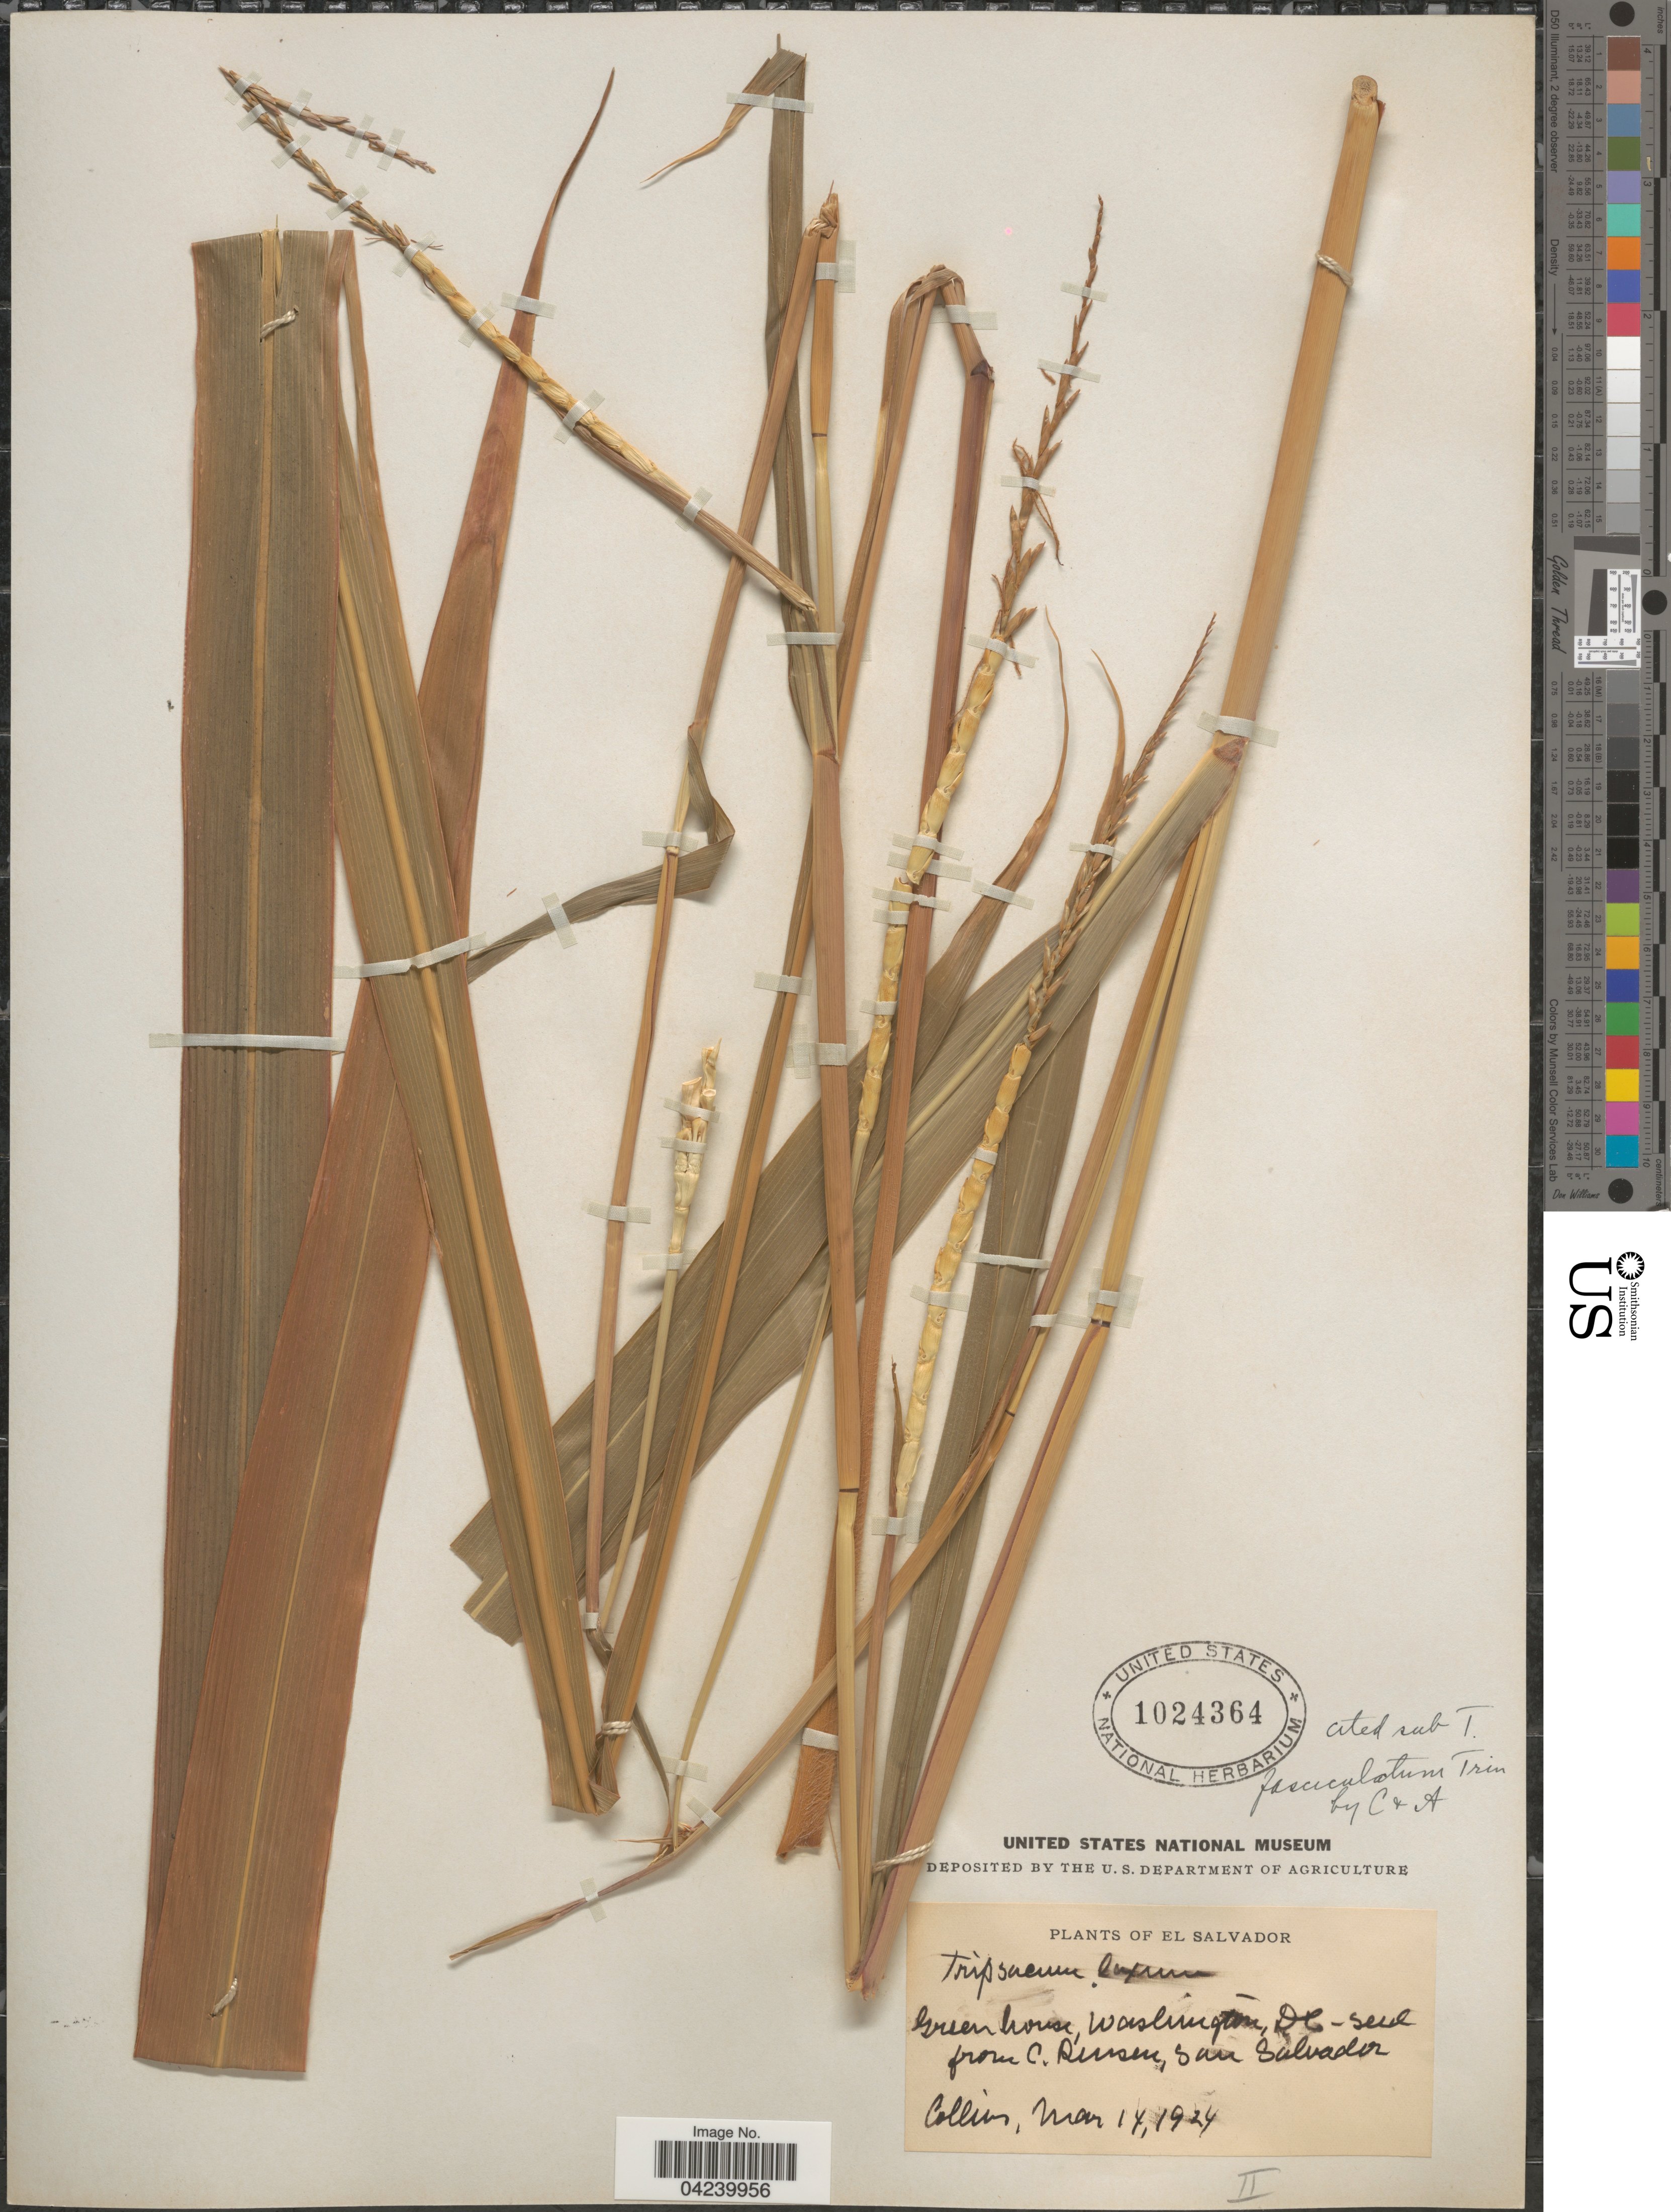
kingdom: Plantae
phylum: Tracheophyta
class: Liliopsida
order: Poales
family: Poaceae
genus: Tripsacum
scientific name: Tripsacum laxum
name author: Nash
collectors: -- Collins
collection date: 1924-03-14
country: United States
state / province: District of Columbia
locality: Greenhouse, Washington DC.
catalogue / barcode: US 1024364